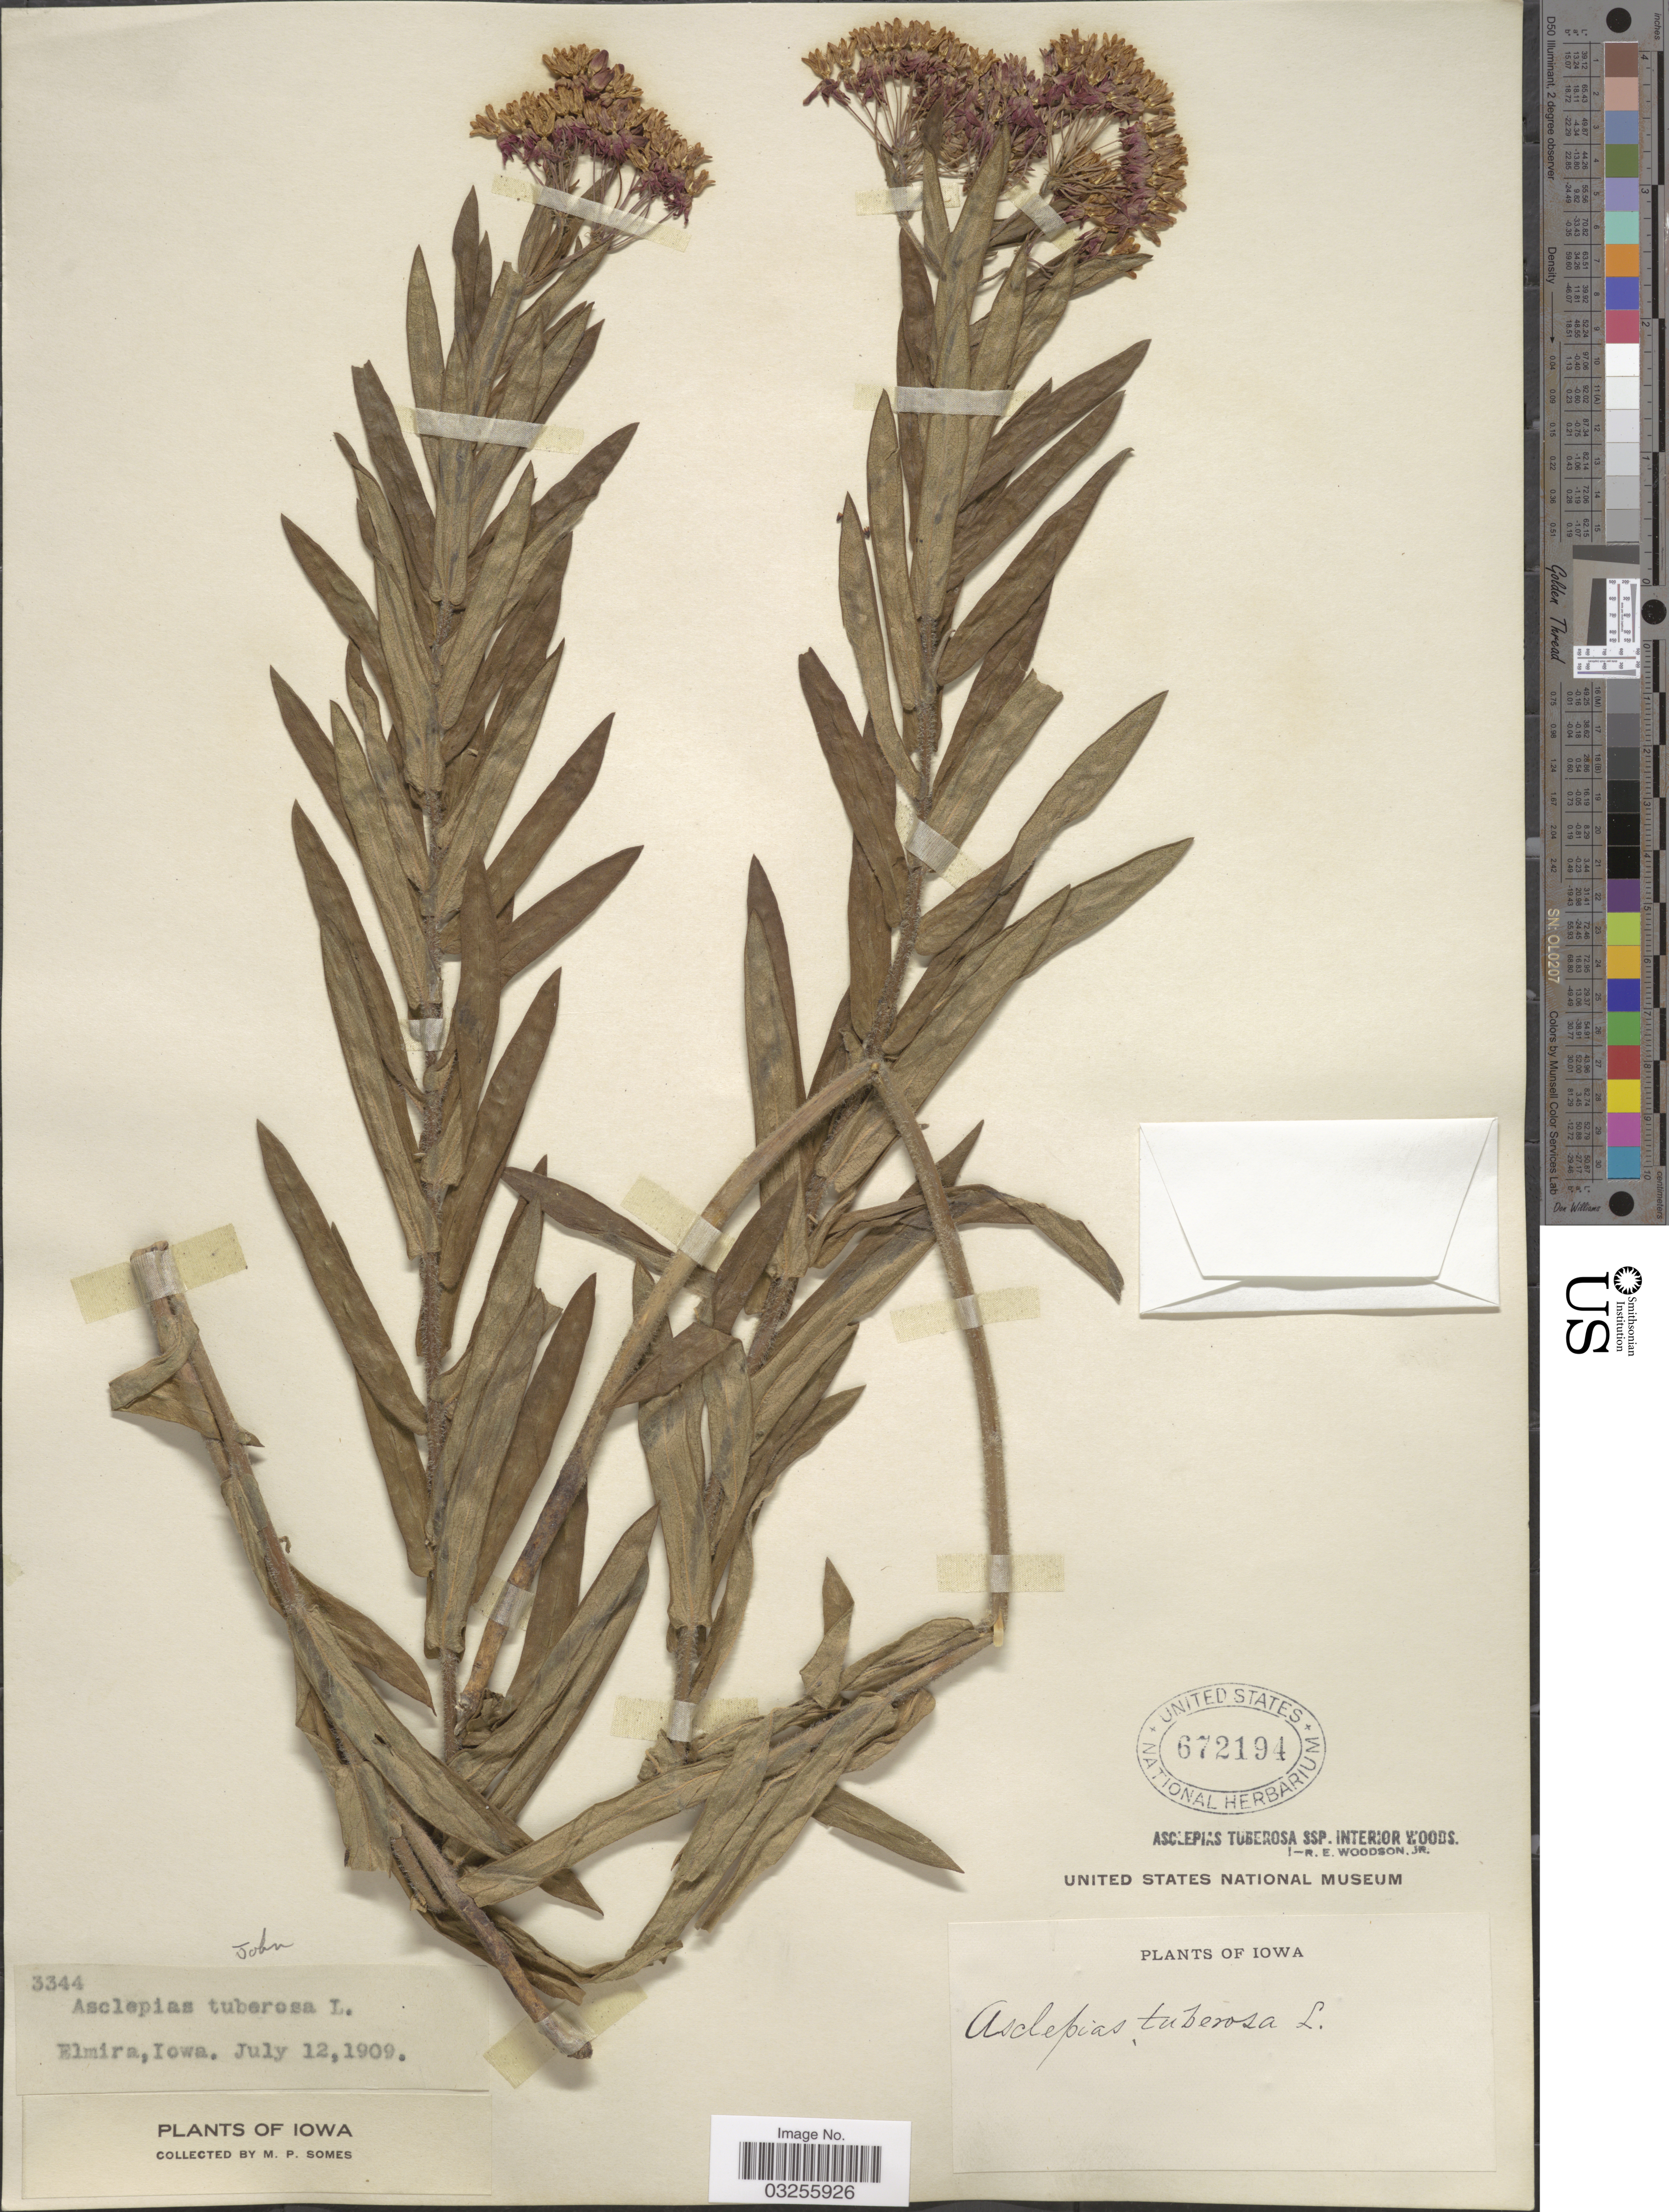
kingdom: Plantae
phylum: Tracheophyta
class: Magnoliopsida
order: Gentianales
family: Apocynaceae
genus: Asclepias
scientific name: Asclepias tuberosa subsp. interior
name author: Woodson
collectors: M. Somes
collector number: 3344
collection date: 1909-07-12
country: United States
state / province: Iowa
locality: Elmira.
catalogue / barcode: US 672194